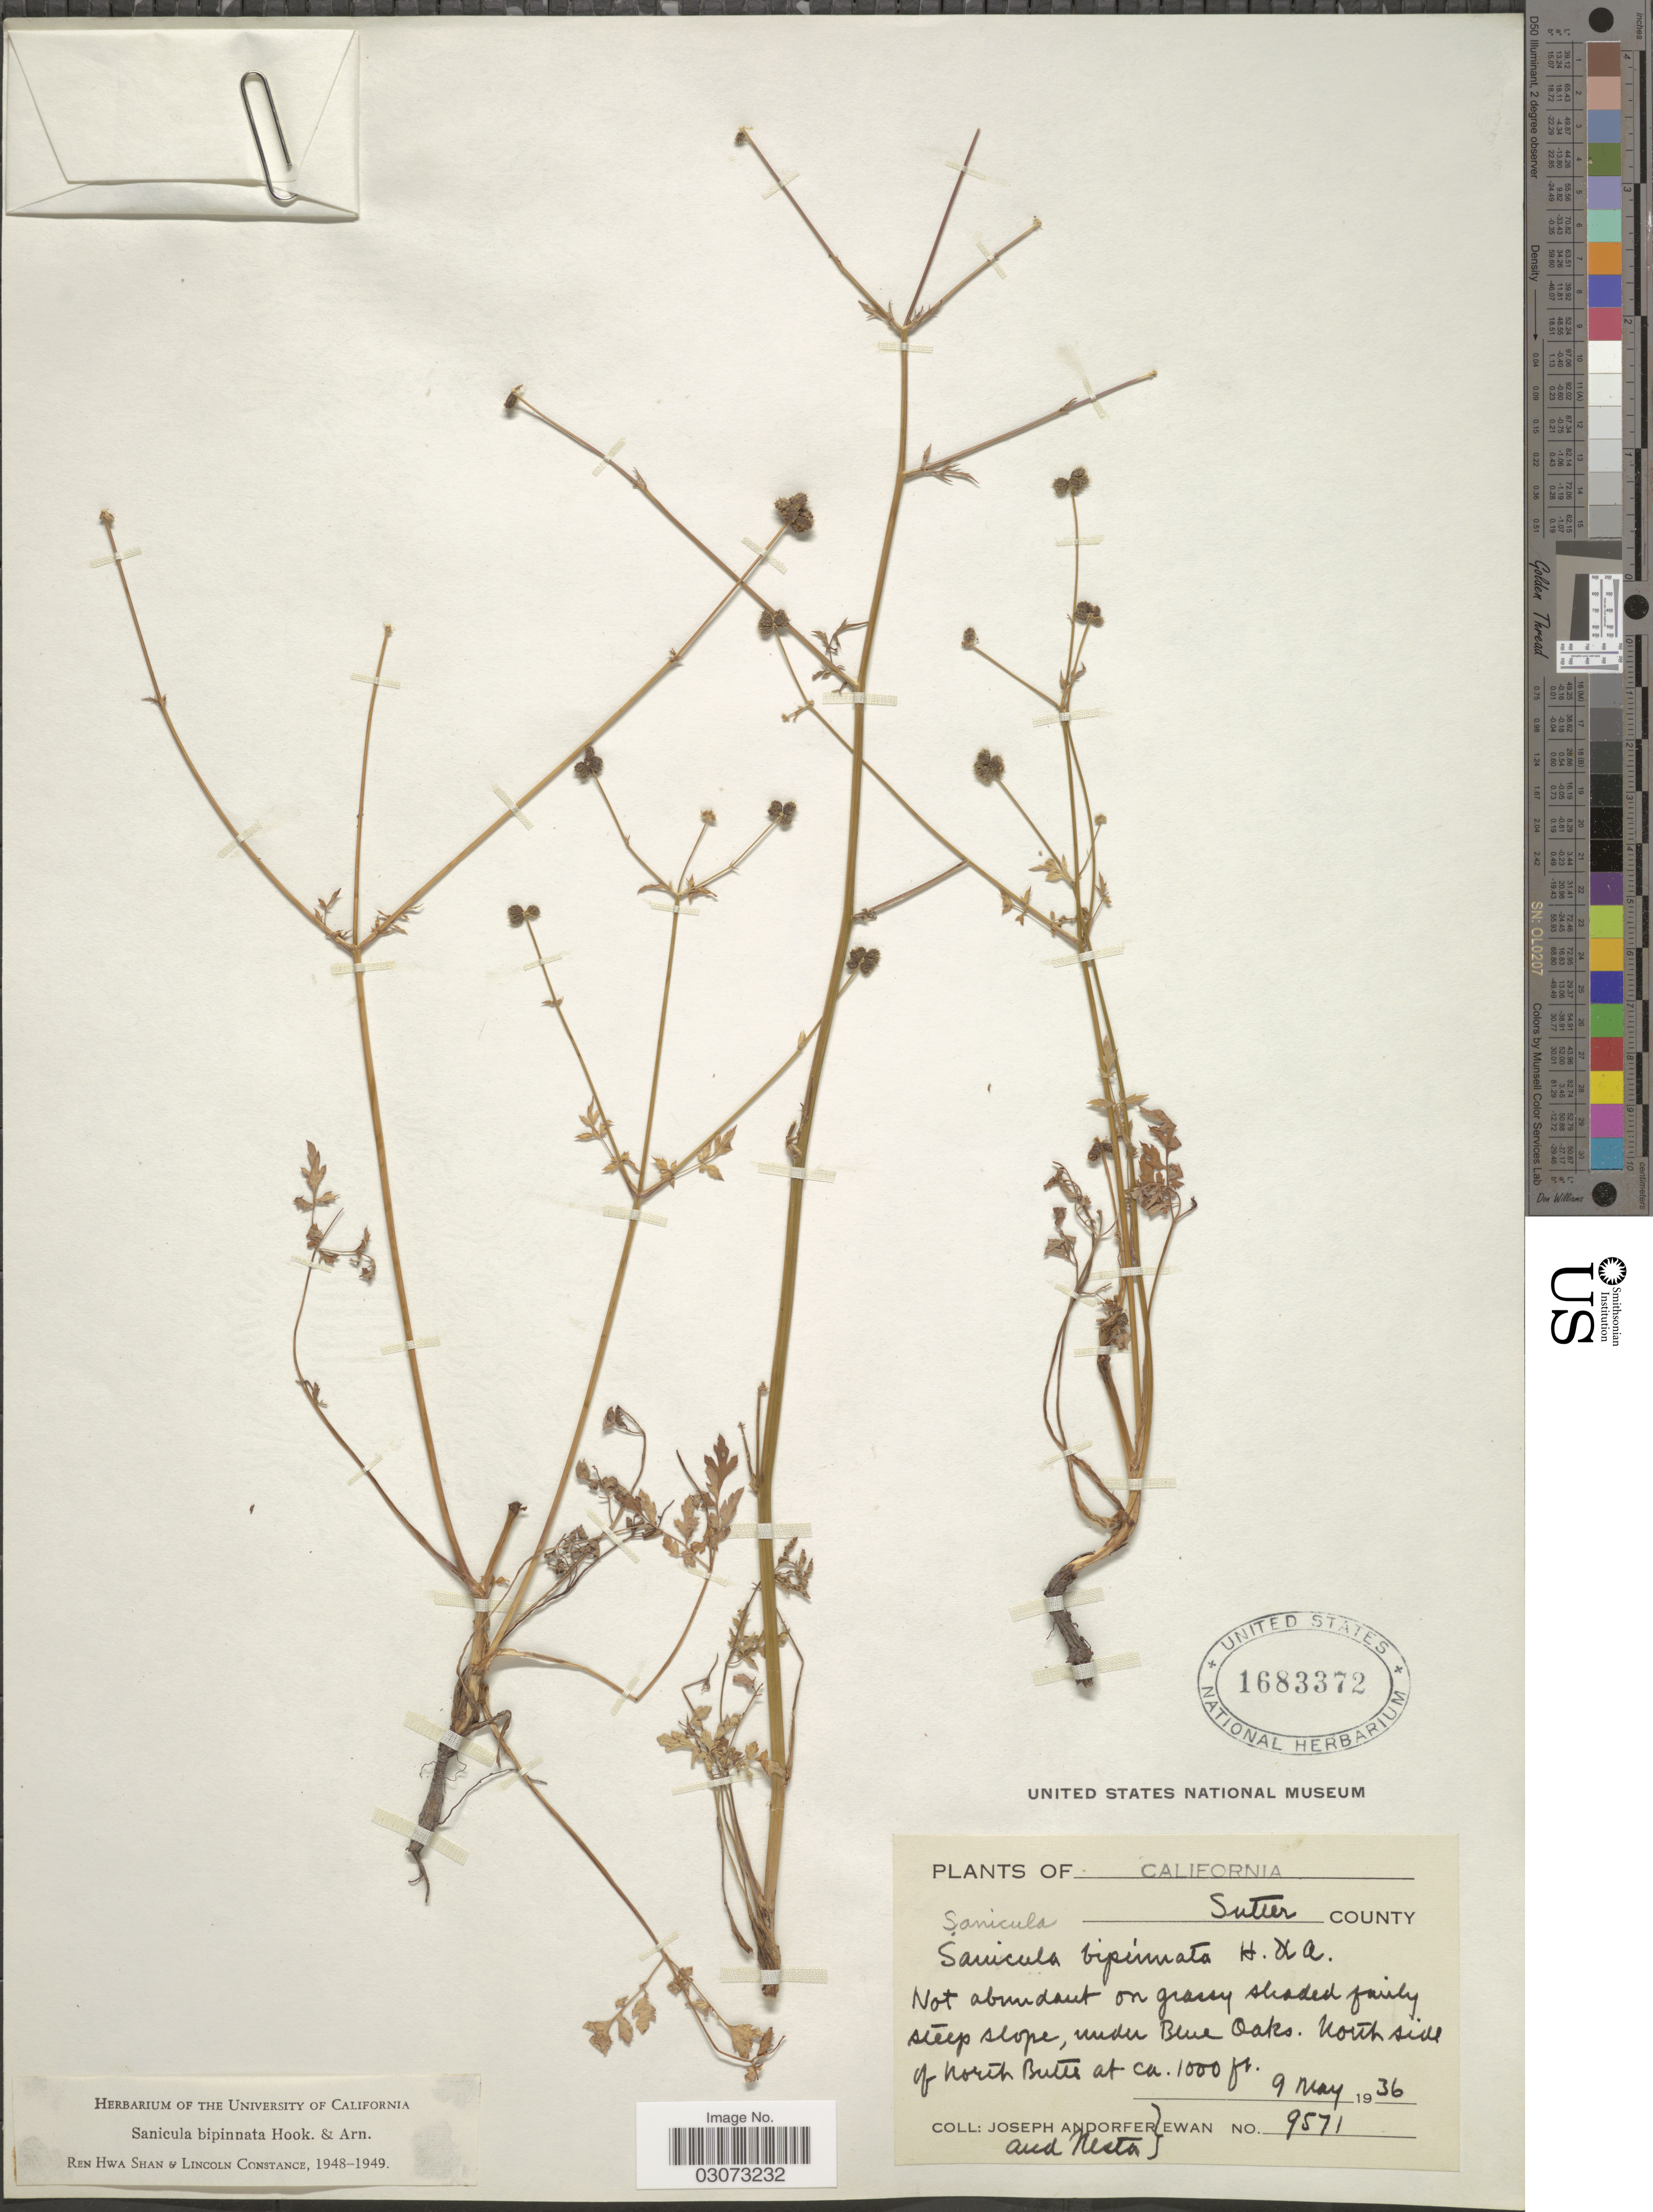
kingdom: Plantae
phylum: Tracheophyta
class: Magnoliopsida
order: Apiales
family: Apiaceae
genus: Sanicula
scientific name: Sanicula bipinnata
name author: Hook. & Arn.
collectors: J. A. Ewan & N. Ewan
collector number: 9571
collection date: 1936-05-09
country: United States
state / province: California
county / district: Sutter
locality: Sutter County. Not abundant on grassy shaded fairly steep slope, under Blue Oaks. North side of North Butte.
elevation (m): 305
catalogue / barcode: US 1683372